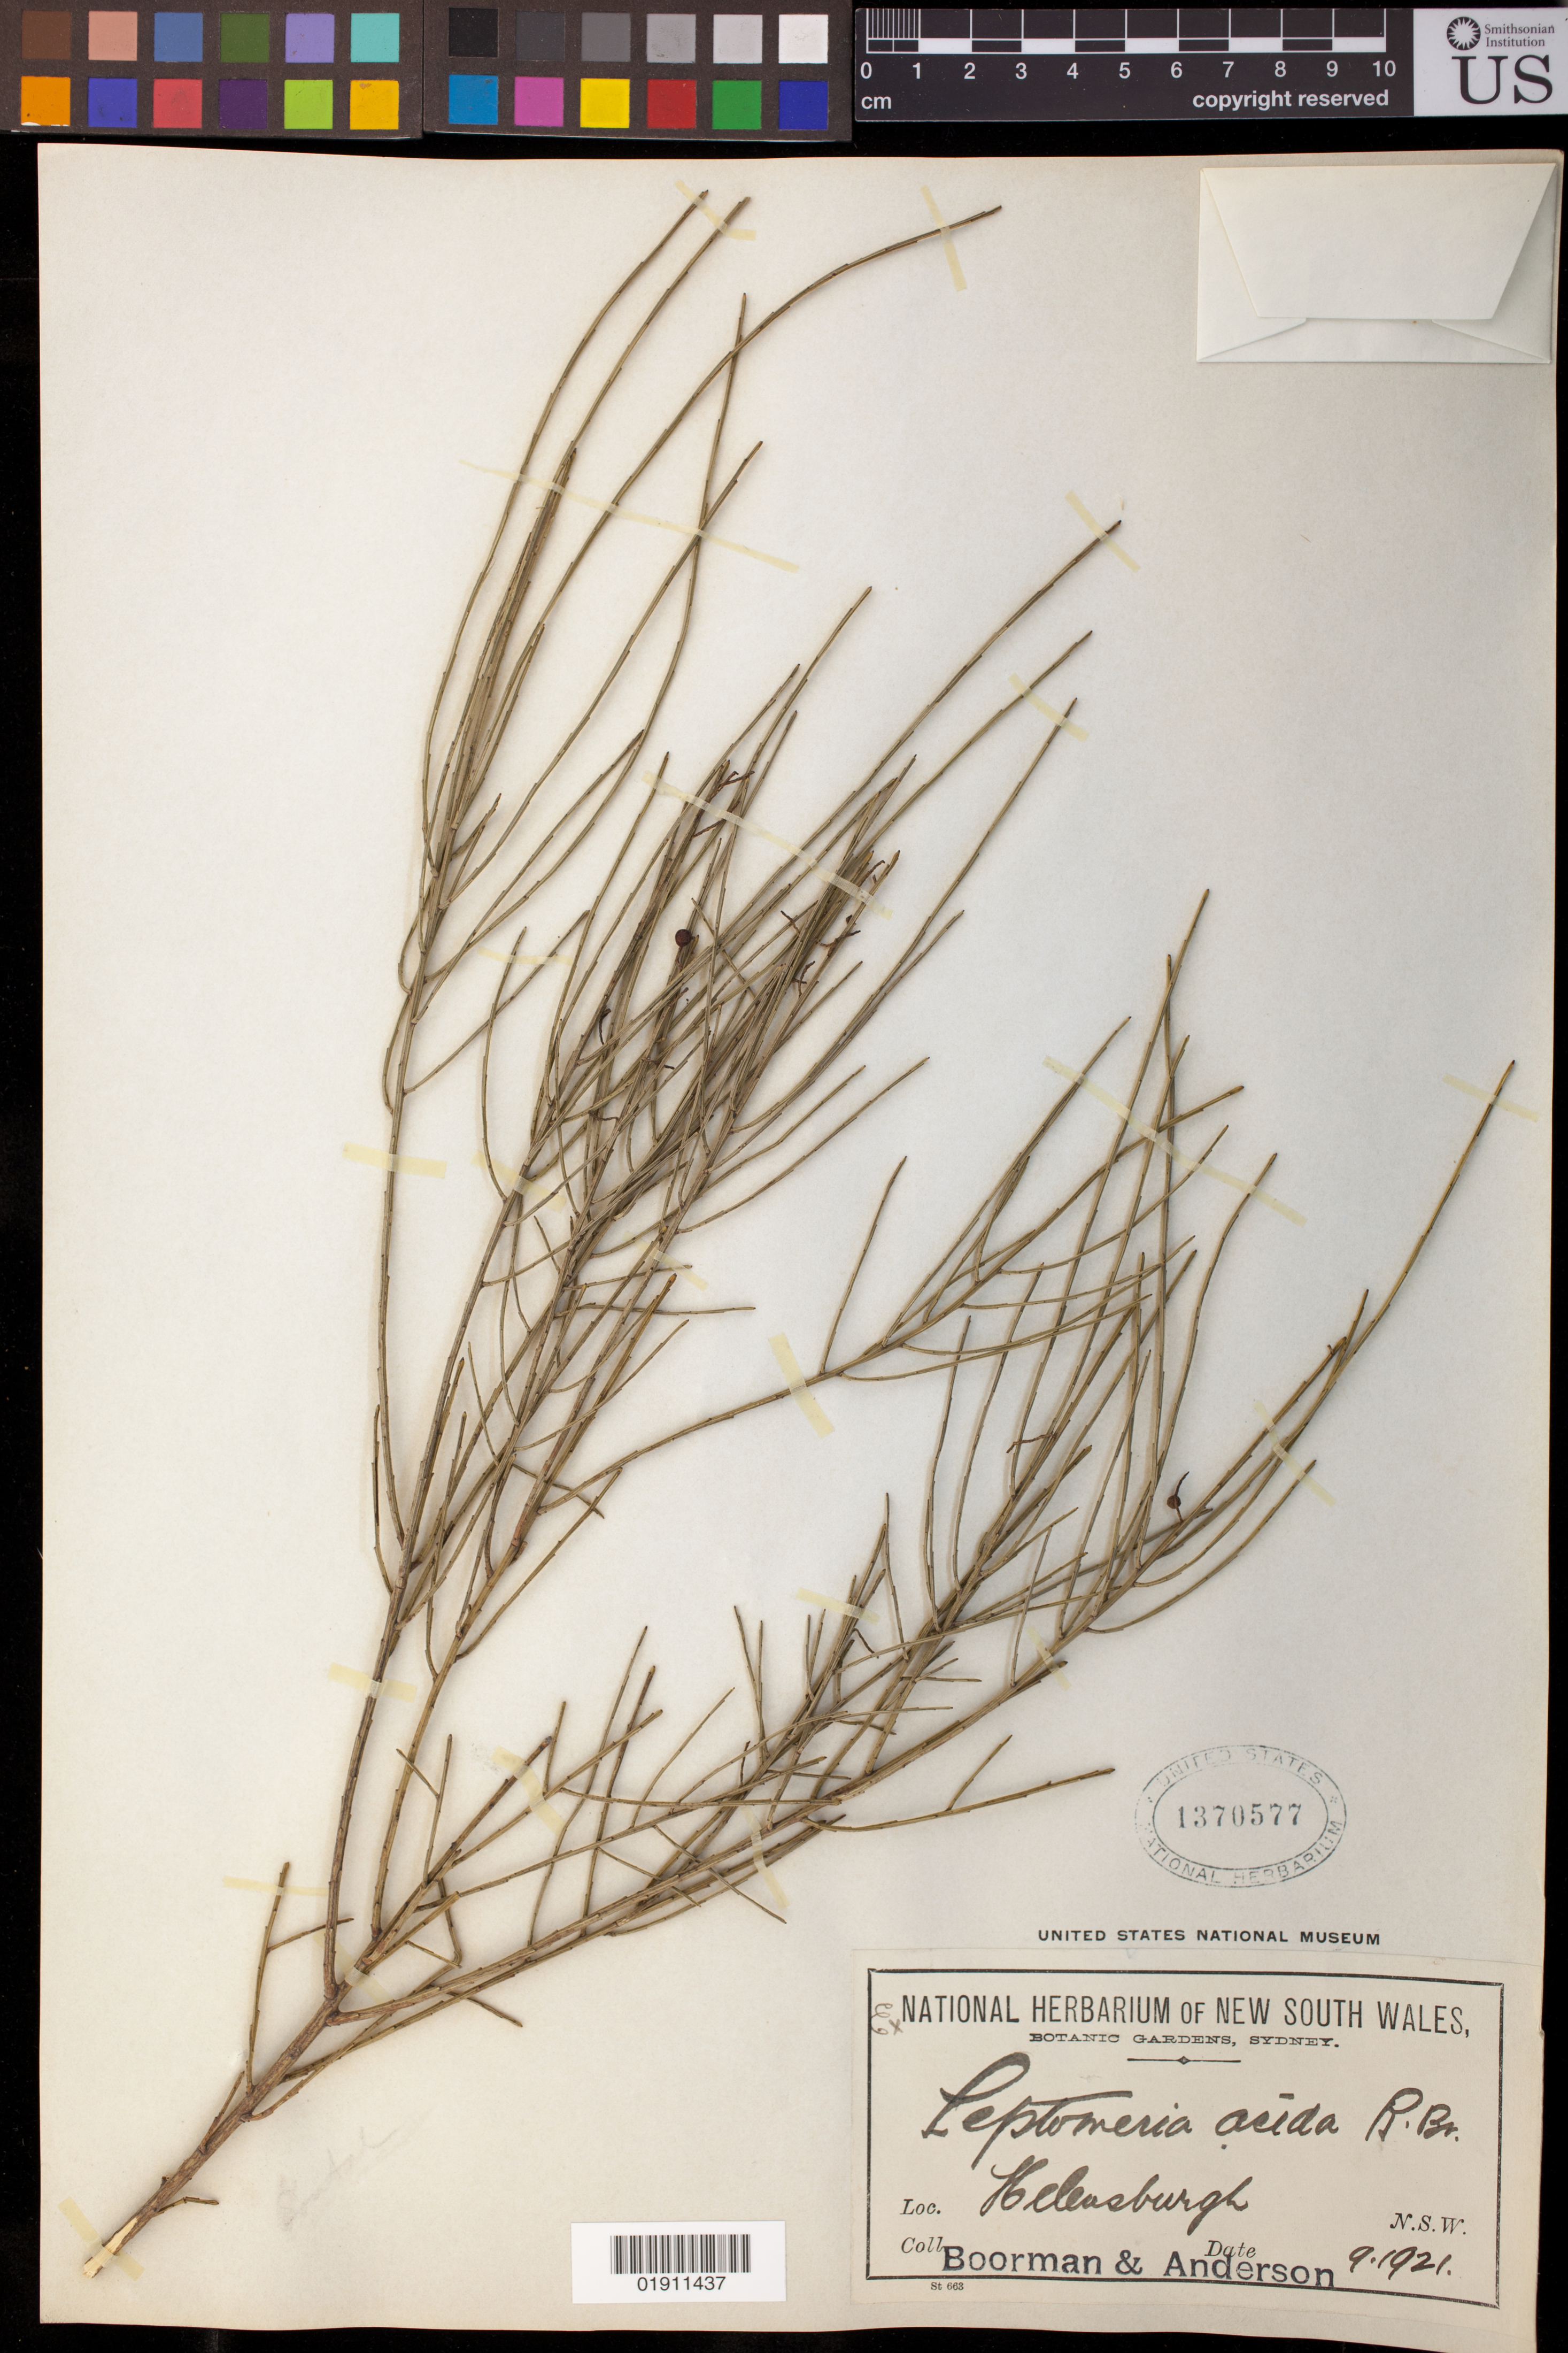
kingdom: Plantae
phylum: Tracheophyta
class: Magnoliopsida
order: Santalales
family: Amphorogynaceae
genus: Leptomeria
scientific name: Leptomeria acida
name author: R. Br.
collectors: J. Boorman & -- Anderson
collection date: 1921-09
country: Australia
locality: Helensburgh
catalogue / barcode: US 1370577